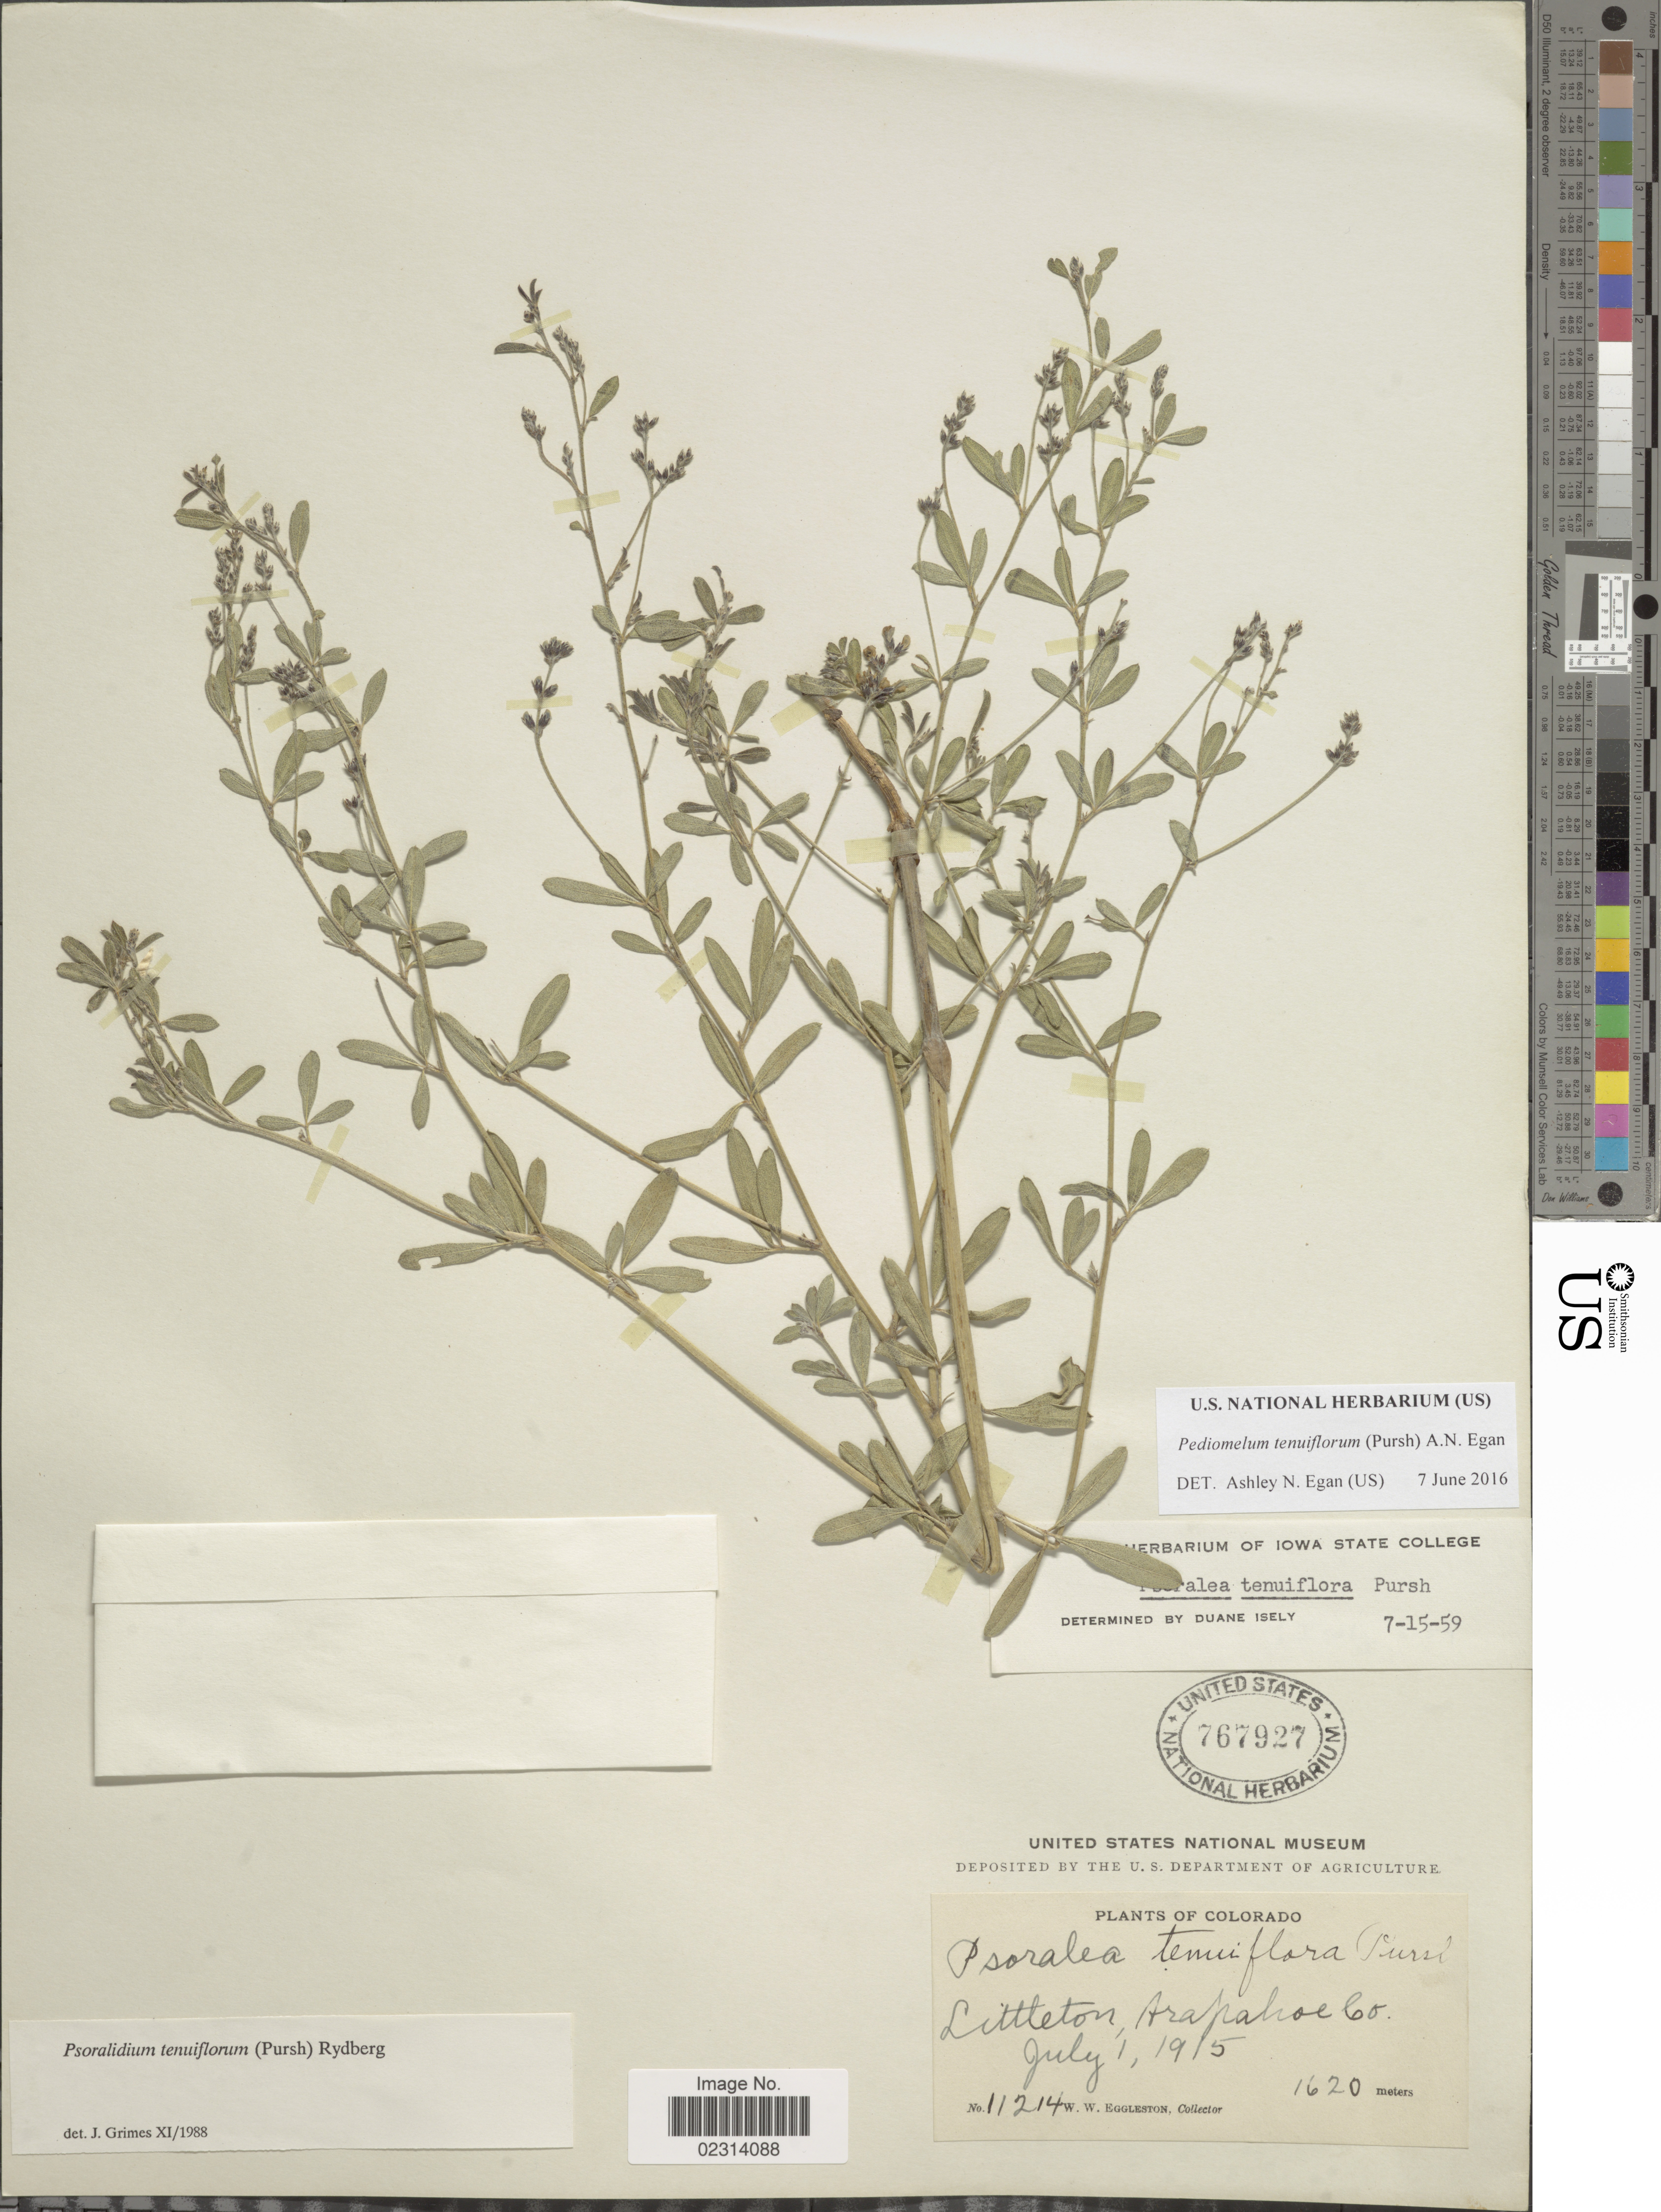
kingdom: Plantae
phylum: Tracheophyta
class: Magnoliopsida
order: Fabales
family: Fabaceae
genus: Psoralidium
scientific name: Psoralidium tenuiflorum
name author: (Pursh) Rydb.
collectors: W. W. Eggleston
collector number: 11214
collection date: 1915-07-01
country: United States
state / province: Colorado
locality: Littleton Arapahoe Co.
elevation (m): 1620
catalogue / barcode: US 767927